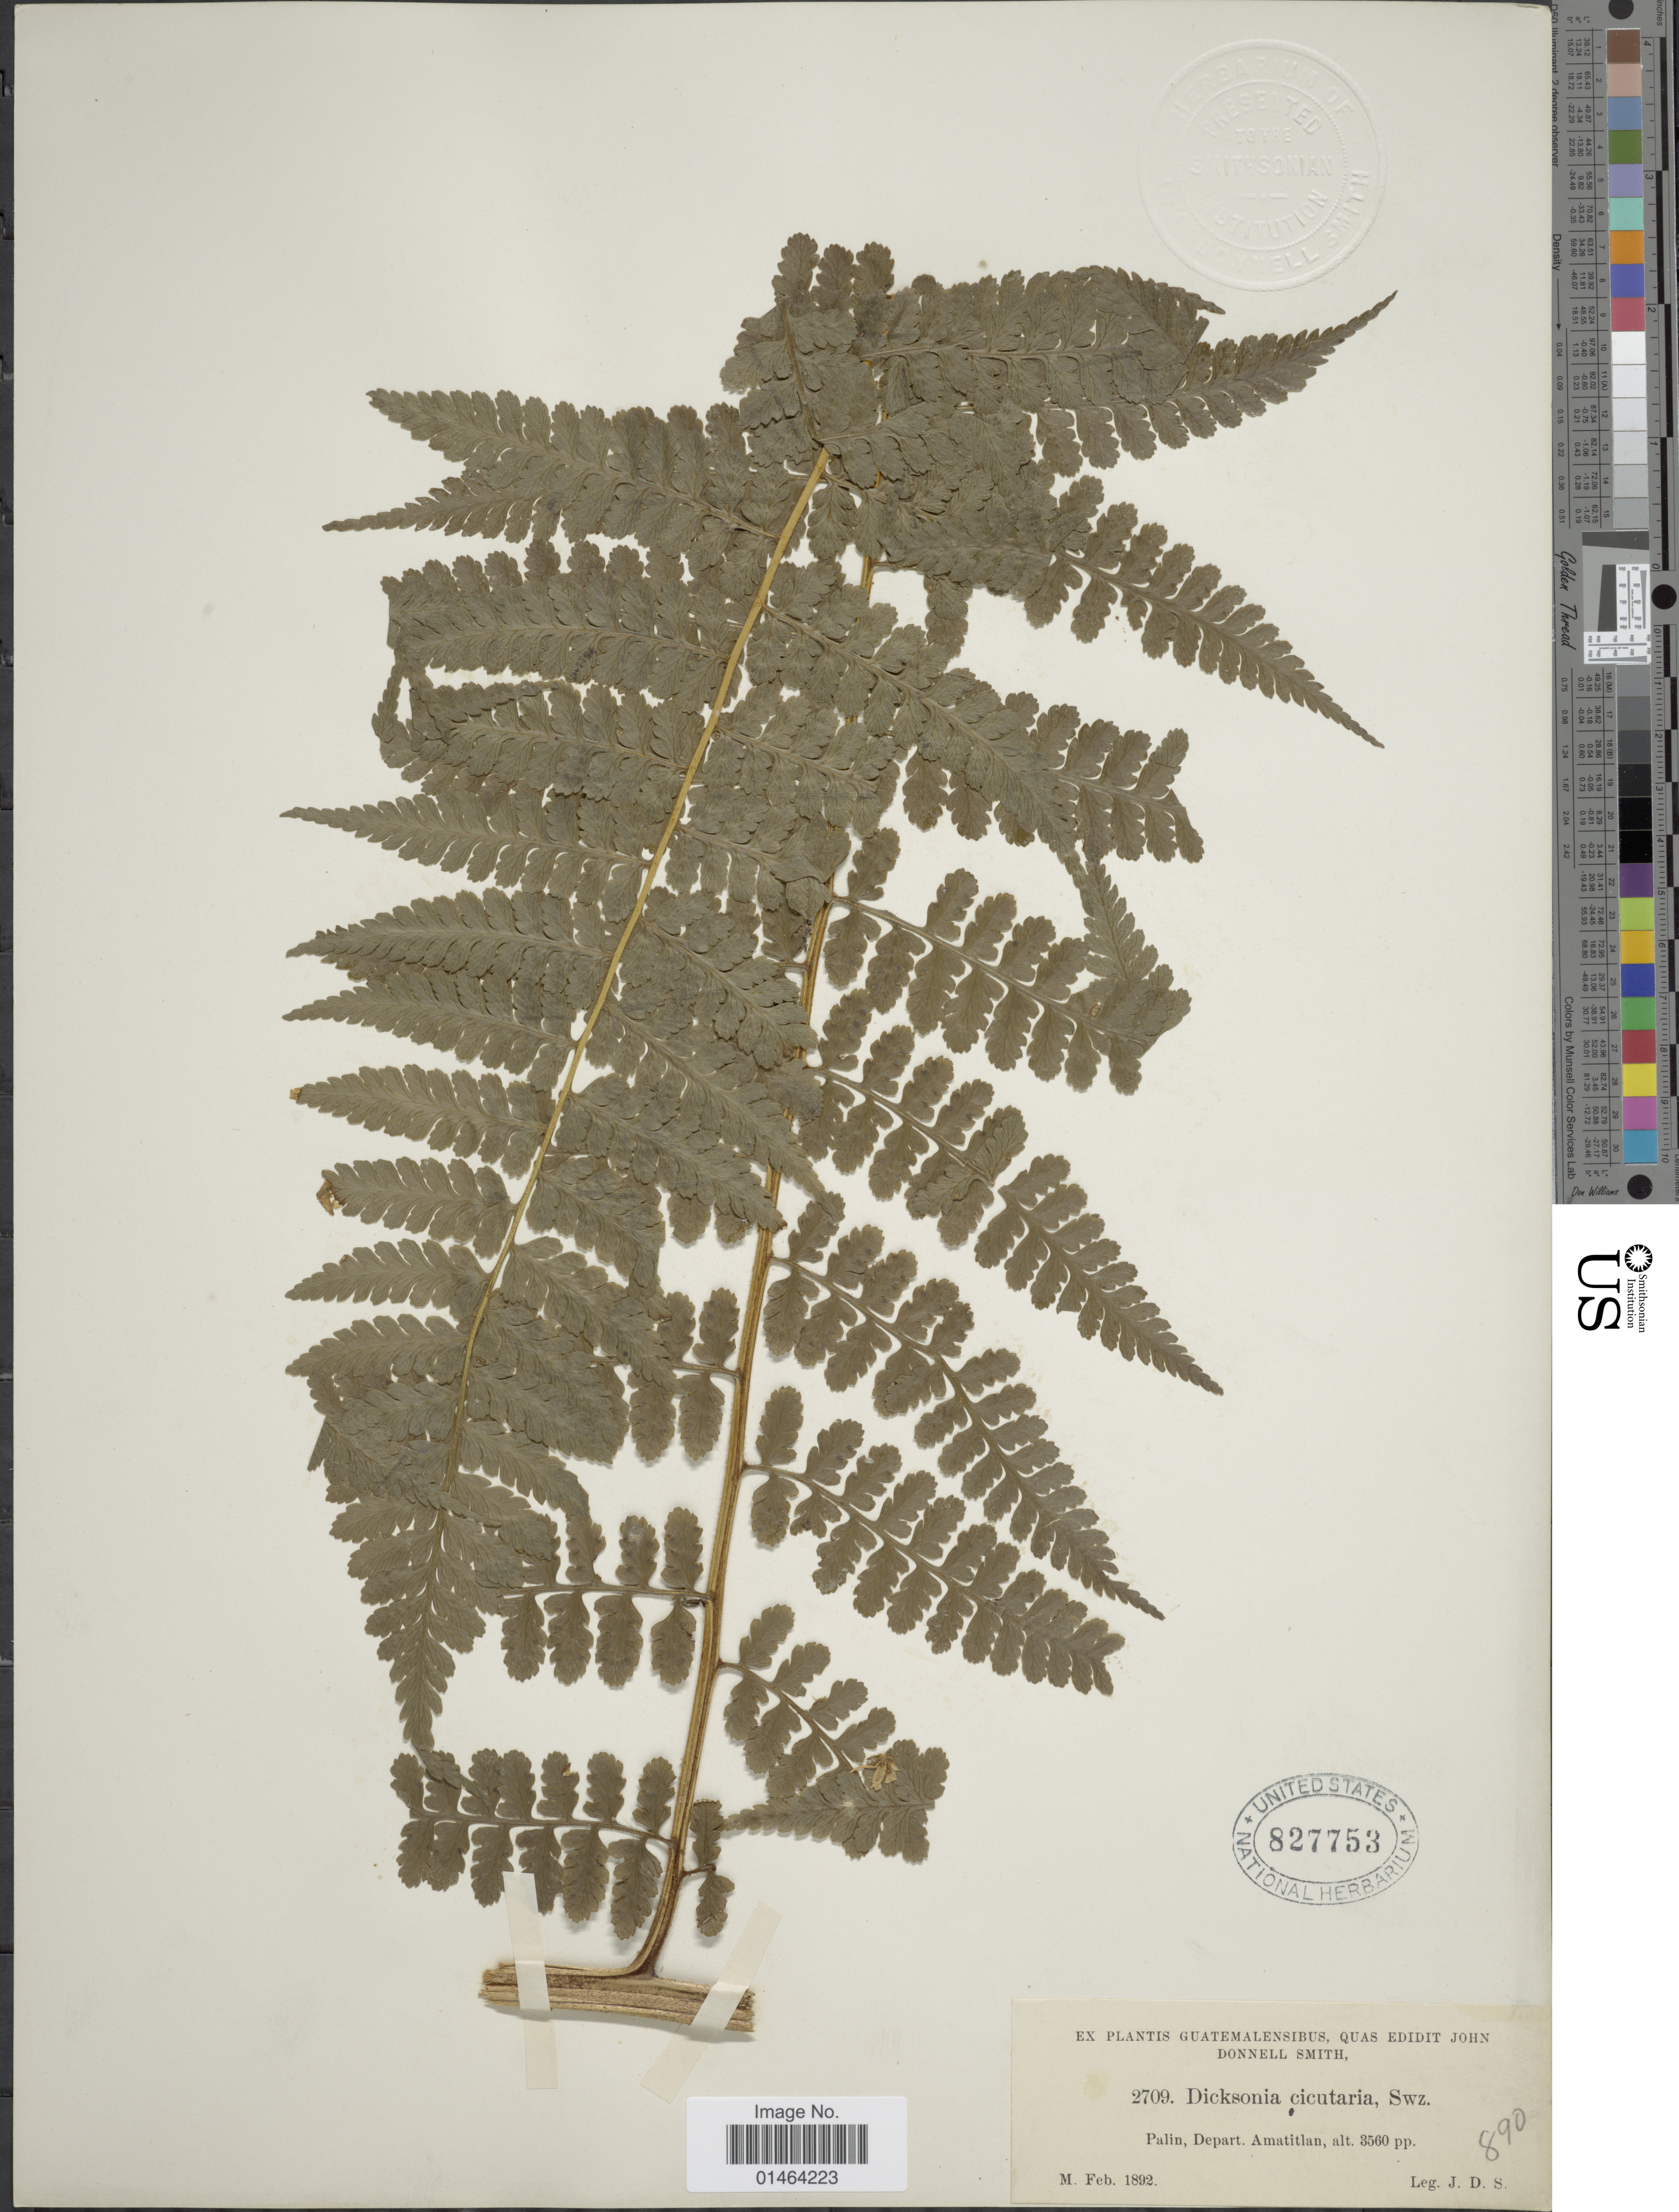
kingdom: Plantae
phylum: Tracheophyta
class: Polypodiopsida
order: Polypodiales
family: Dennstaedtiaceae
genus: Dennstaedtia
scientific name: Dennstaedtia globulifera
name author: (Poir.) Hieron.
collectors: J. Donnell Smith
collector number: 2709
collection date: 1892-02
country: Guatemala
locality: Palin, Depart. Amatitlan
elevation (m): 1085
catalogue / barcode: US 827753